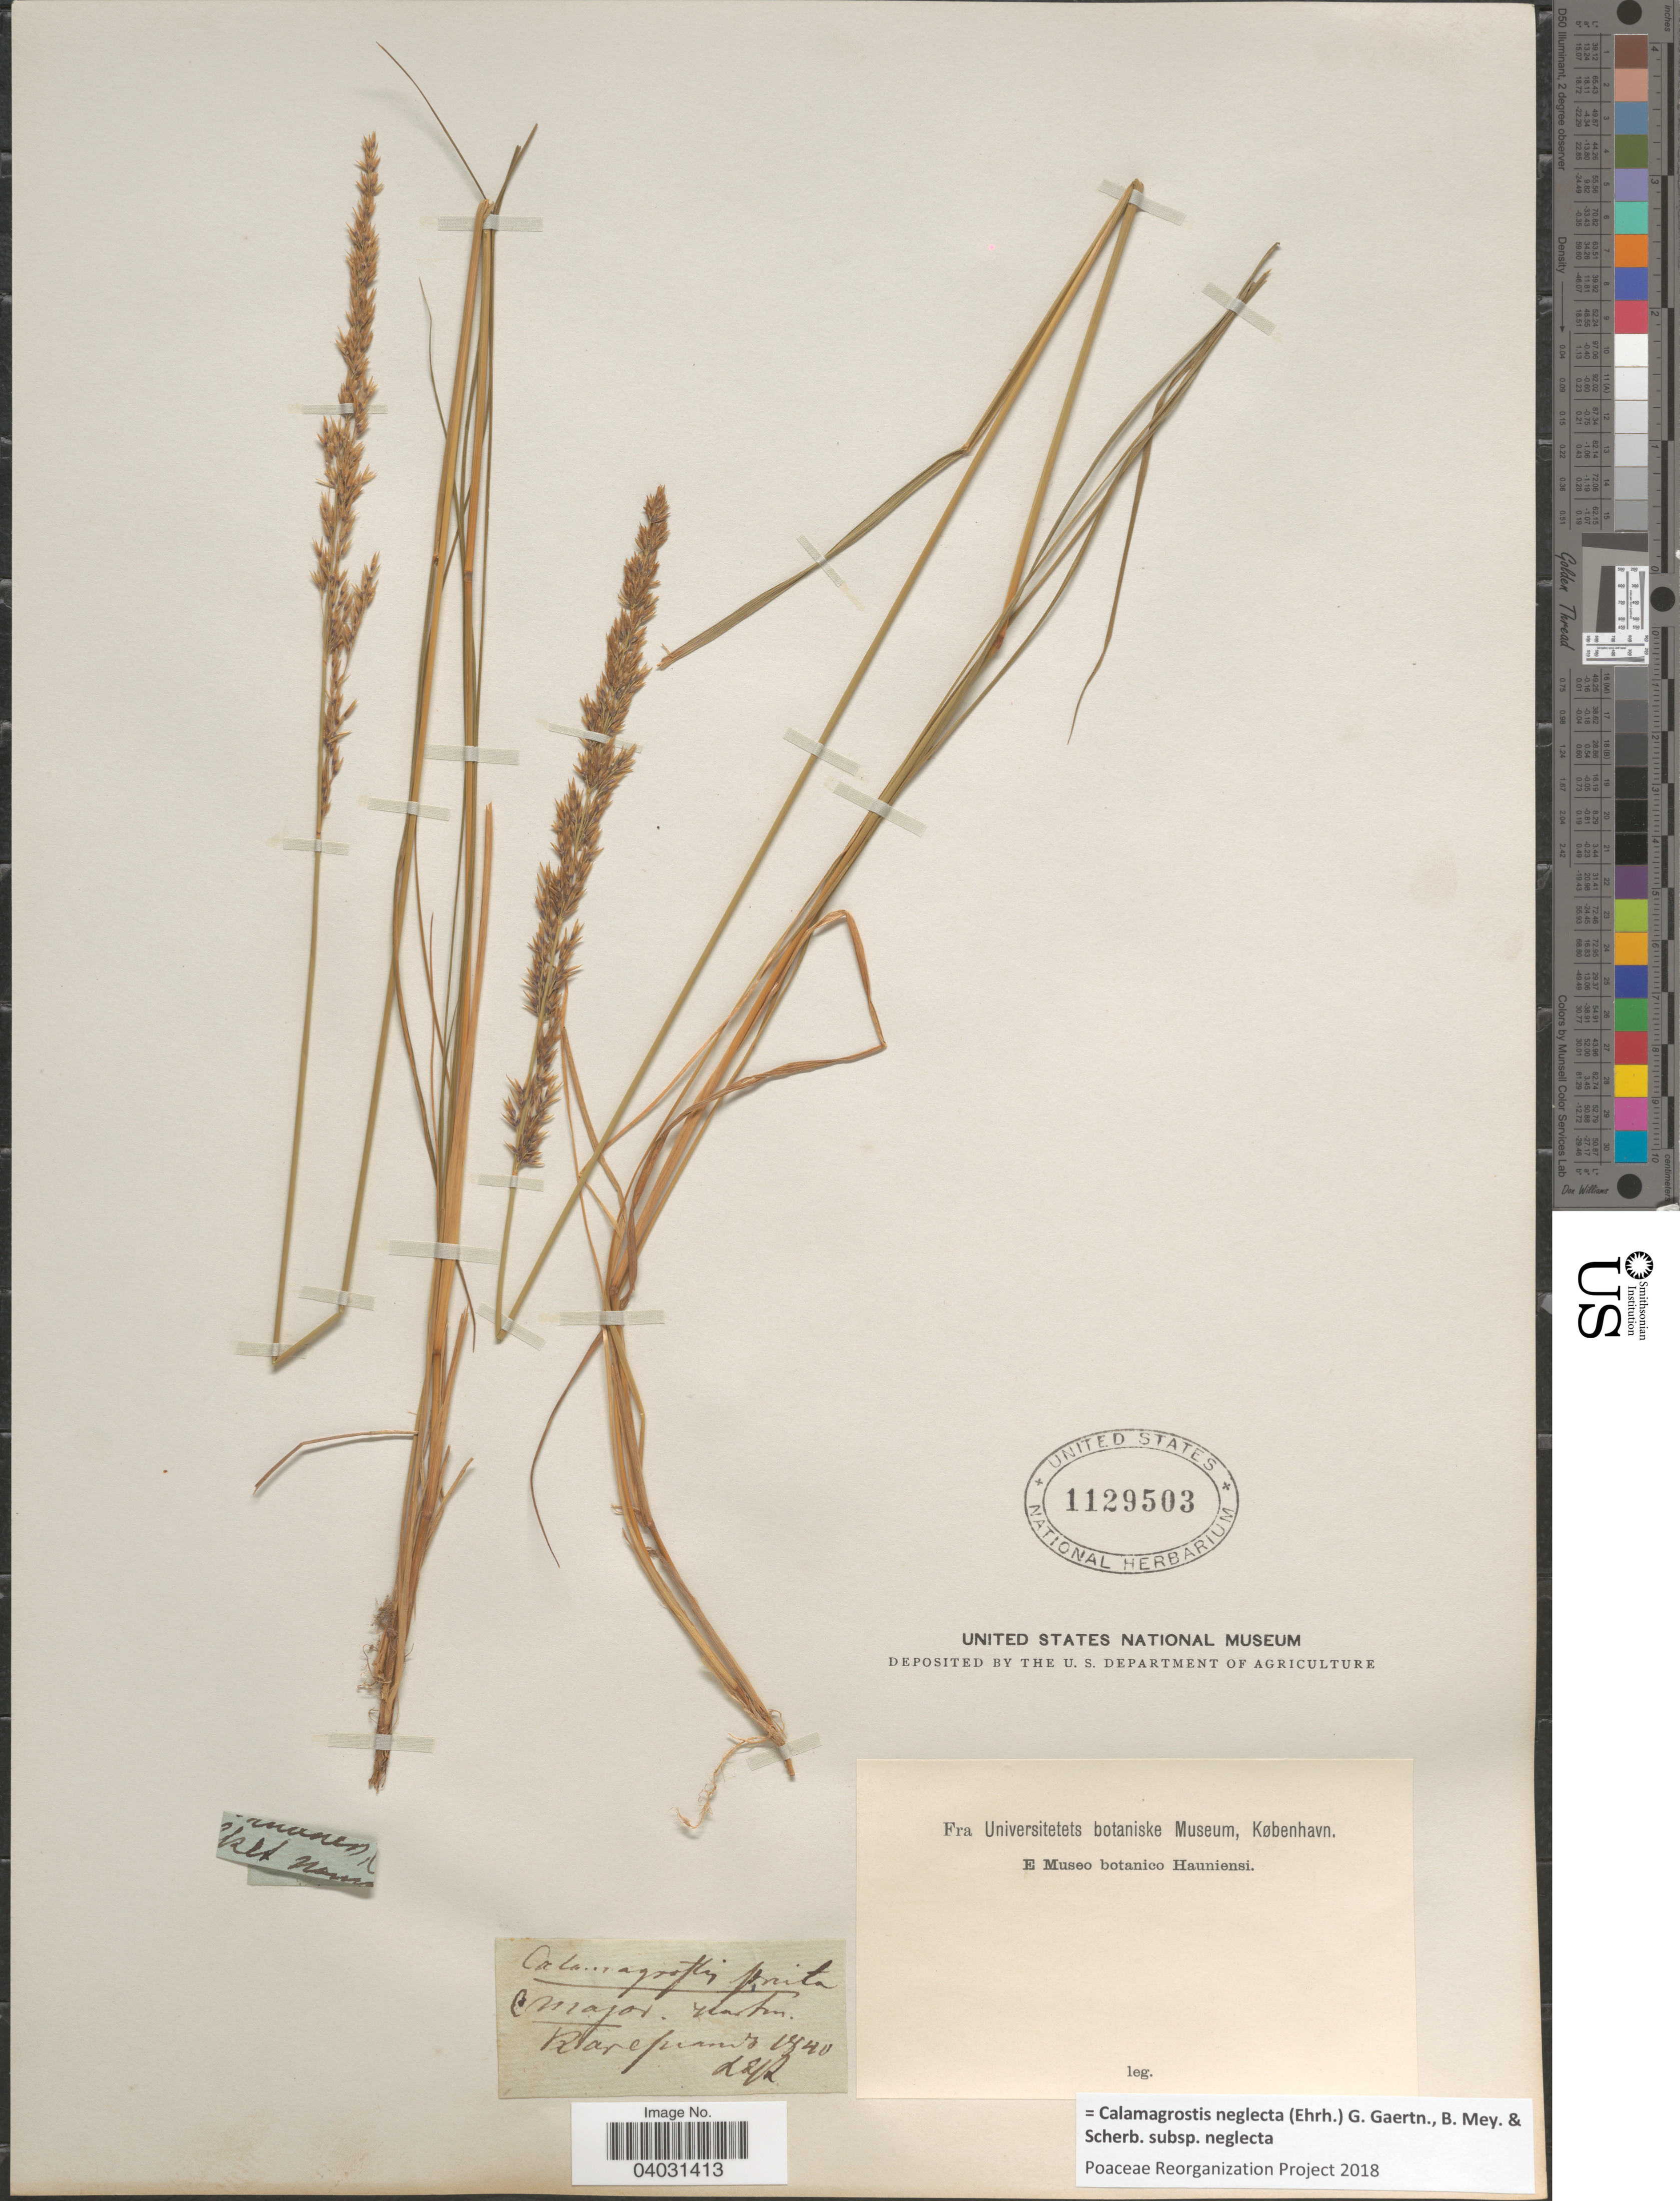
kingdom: Plantae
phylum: Tracheophyta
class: Liliopsida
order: Poales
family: Poaceae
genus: Calamagrostis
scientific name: Calamagrostis neglecta subsp. neglecta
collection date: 1840-06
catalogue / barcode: US 1129503